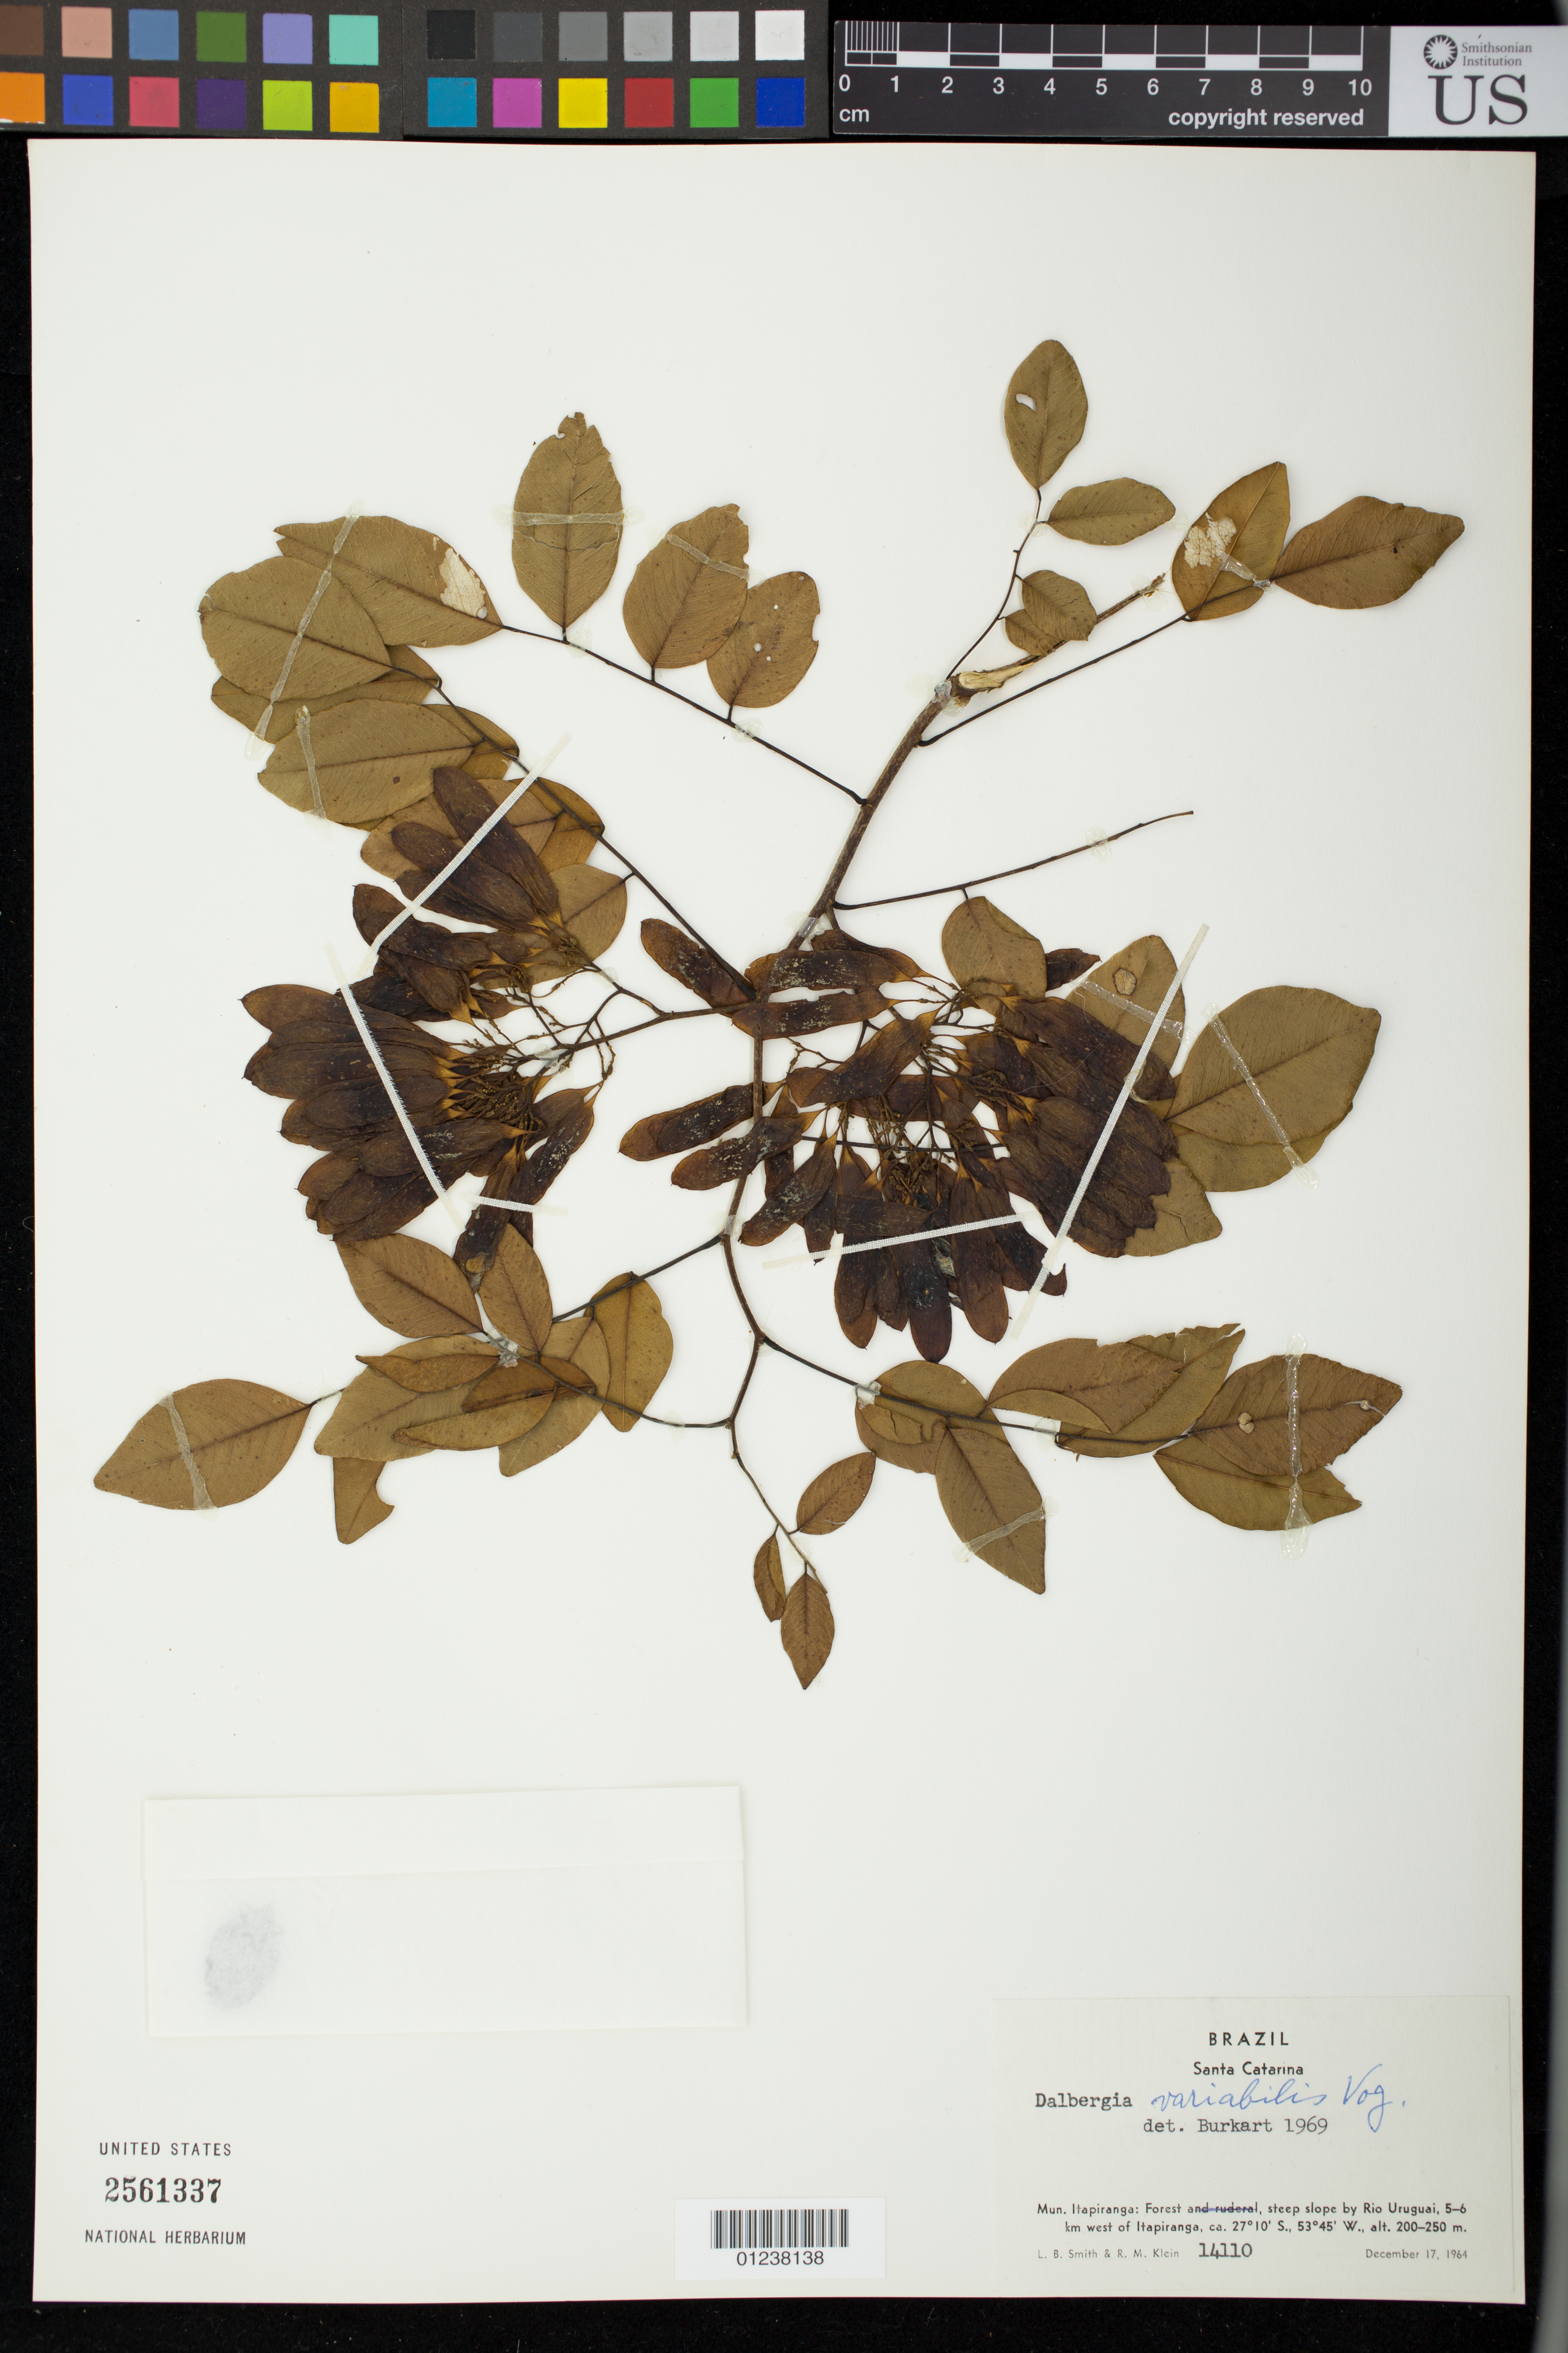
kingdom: Plantae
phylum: Tracheophyta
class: Magnoliopsida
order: Fabales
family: Fabaceae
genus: Dalbergia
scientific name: Dalbergia frutescens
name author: (Vell.) Britton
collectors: L. Smith & R. M. Klein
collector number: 14110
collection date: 1964-12-17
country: Brazil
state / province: Santa Catarina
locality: Mun. Itapiranga: steep slope by Rio Uruguai, 5-6 km west of Itapiranga.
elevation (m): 200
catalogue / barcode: US 2561337